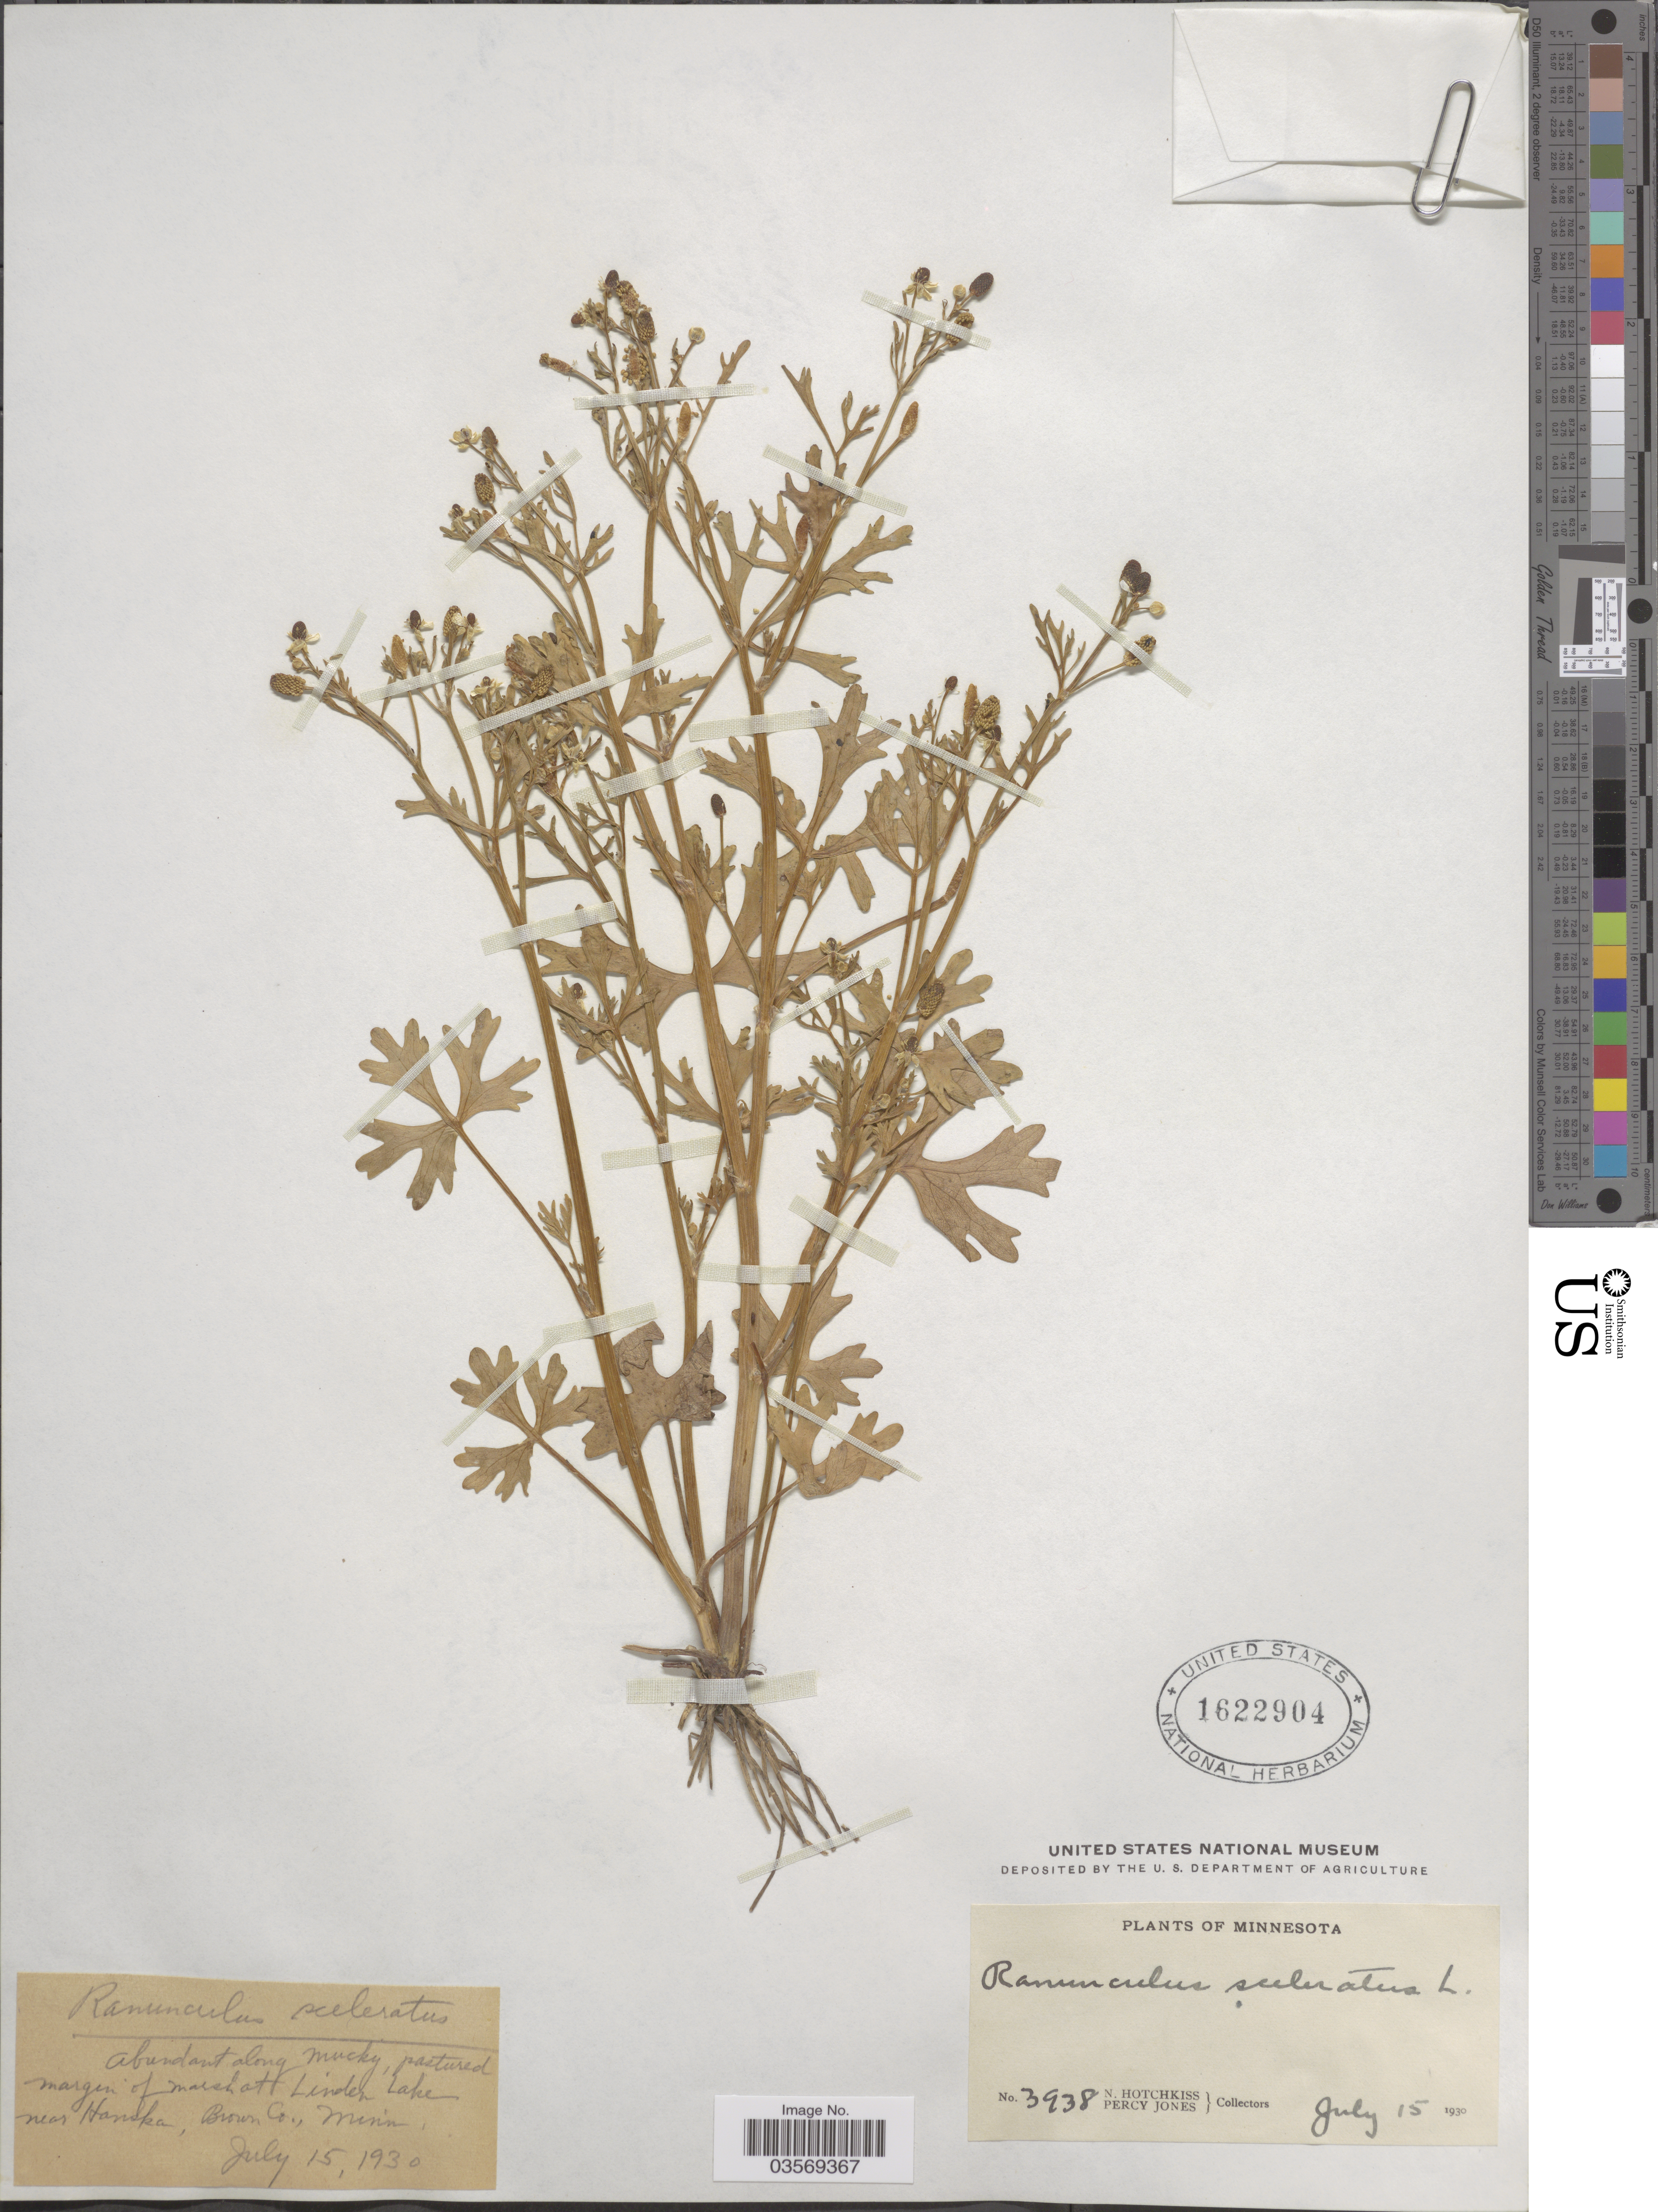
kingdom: Plantae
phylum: Tracheophyta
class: Magnoliopsida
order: Ranunculales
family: Ranunculaceae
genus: Ranunculus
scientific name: Ranunculus sceleratus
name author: L.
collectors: N. Hotchkiss & P. Jones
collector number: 3938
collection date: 1930-07-15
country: United States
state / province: Minnesota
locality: At Linden Lake near Hanska, Brown Co.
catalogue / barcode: US 1622904